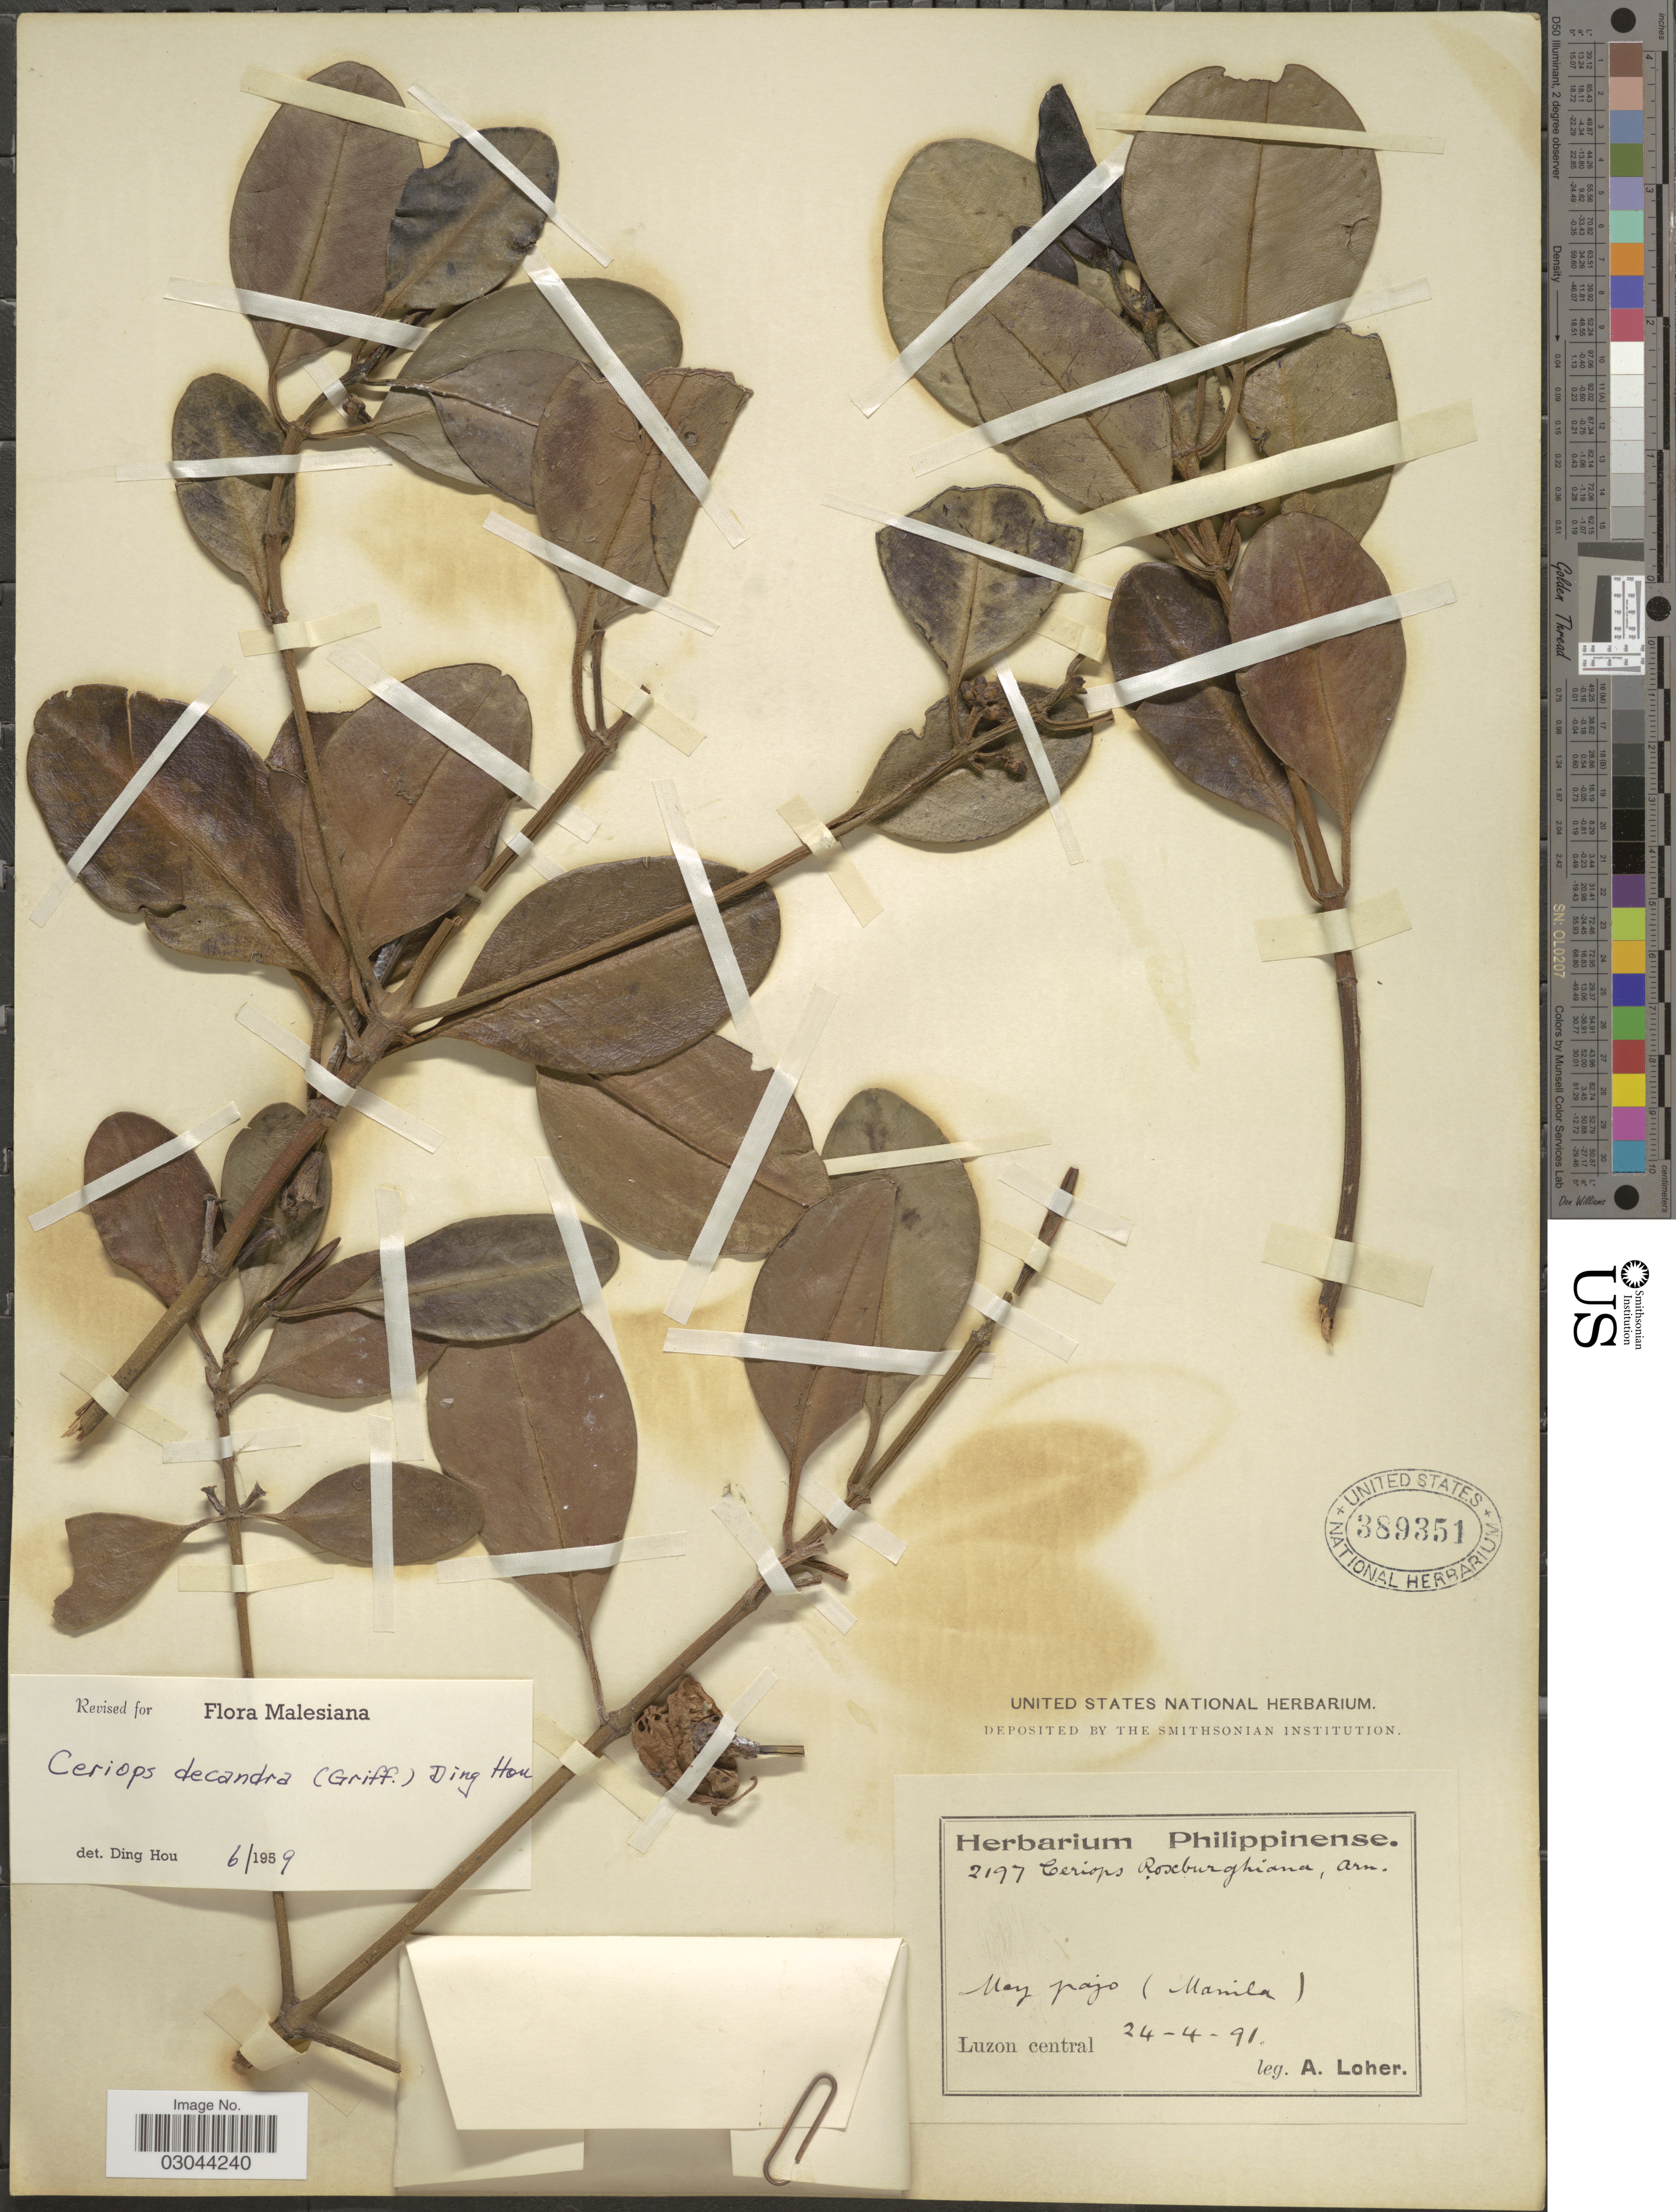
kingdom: Plantae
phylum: Tracheophyta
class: Magnoliopsida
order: Malpighiales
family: Rhizophoraceae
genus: Ceriops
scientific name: Ceriops decandra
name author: (Griff.) Ding Hou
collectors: A. Loher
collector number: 2197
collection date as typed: Transcribed d/m/y: 24/4/91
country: Philippines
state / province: Central Luzon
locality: Maypajo (Manila). Luzon central.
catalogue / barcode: US 389351